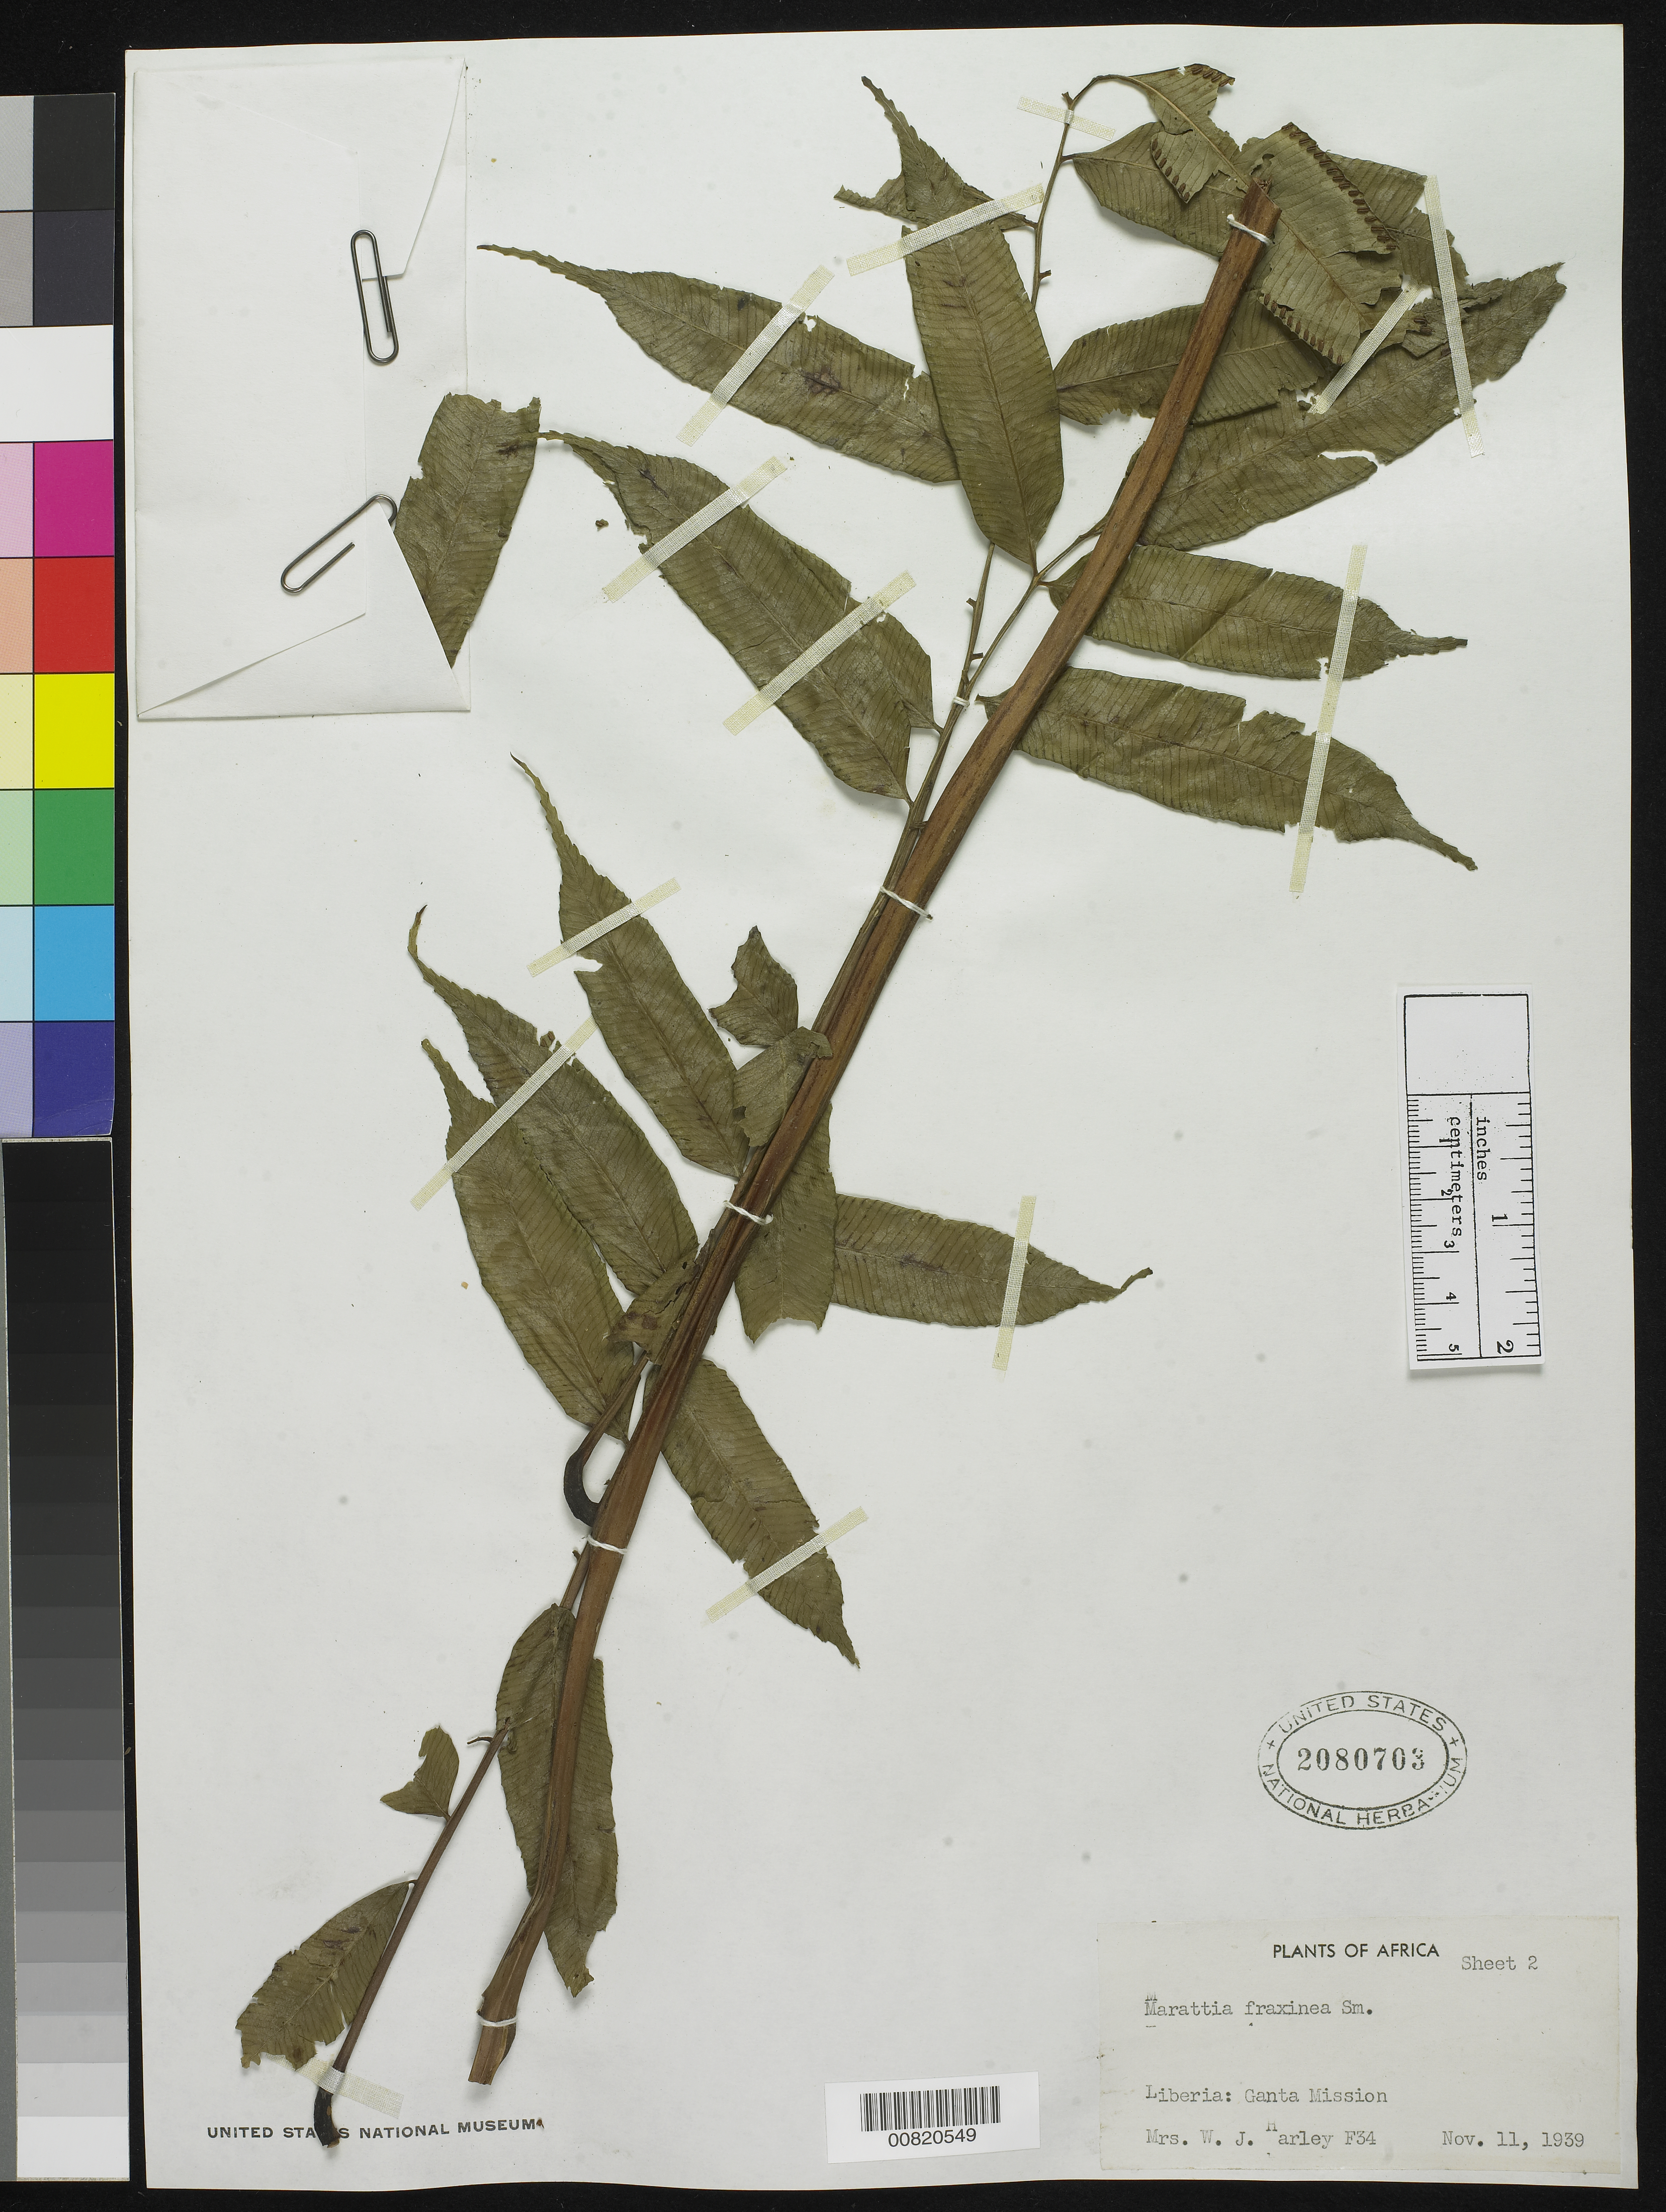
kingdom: Plantae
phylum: Tracheophyta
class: Polypodiopsida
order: Marattiales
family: Marattiaceae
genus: Ptisana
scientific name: Ptisana fraxinea var. fraxinea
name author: (Sm.) Murdock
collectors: Harley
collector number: F 34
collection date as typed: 11 Nov 1939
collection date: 1939-11-11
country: Liberia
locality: Ganta Mission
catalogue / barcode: US 2080703